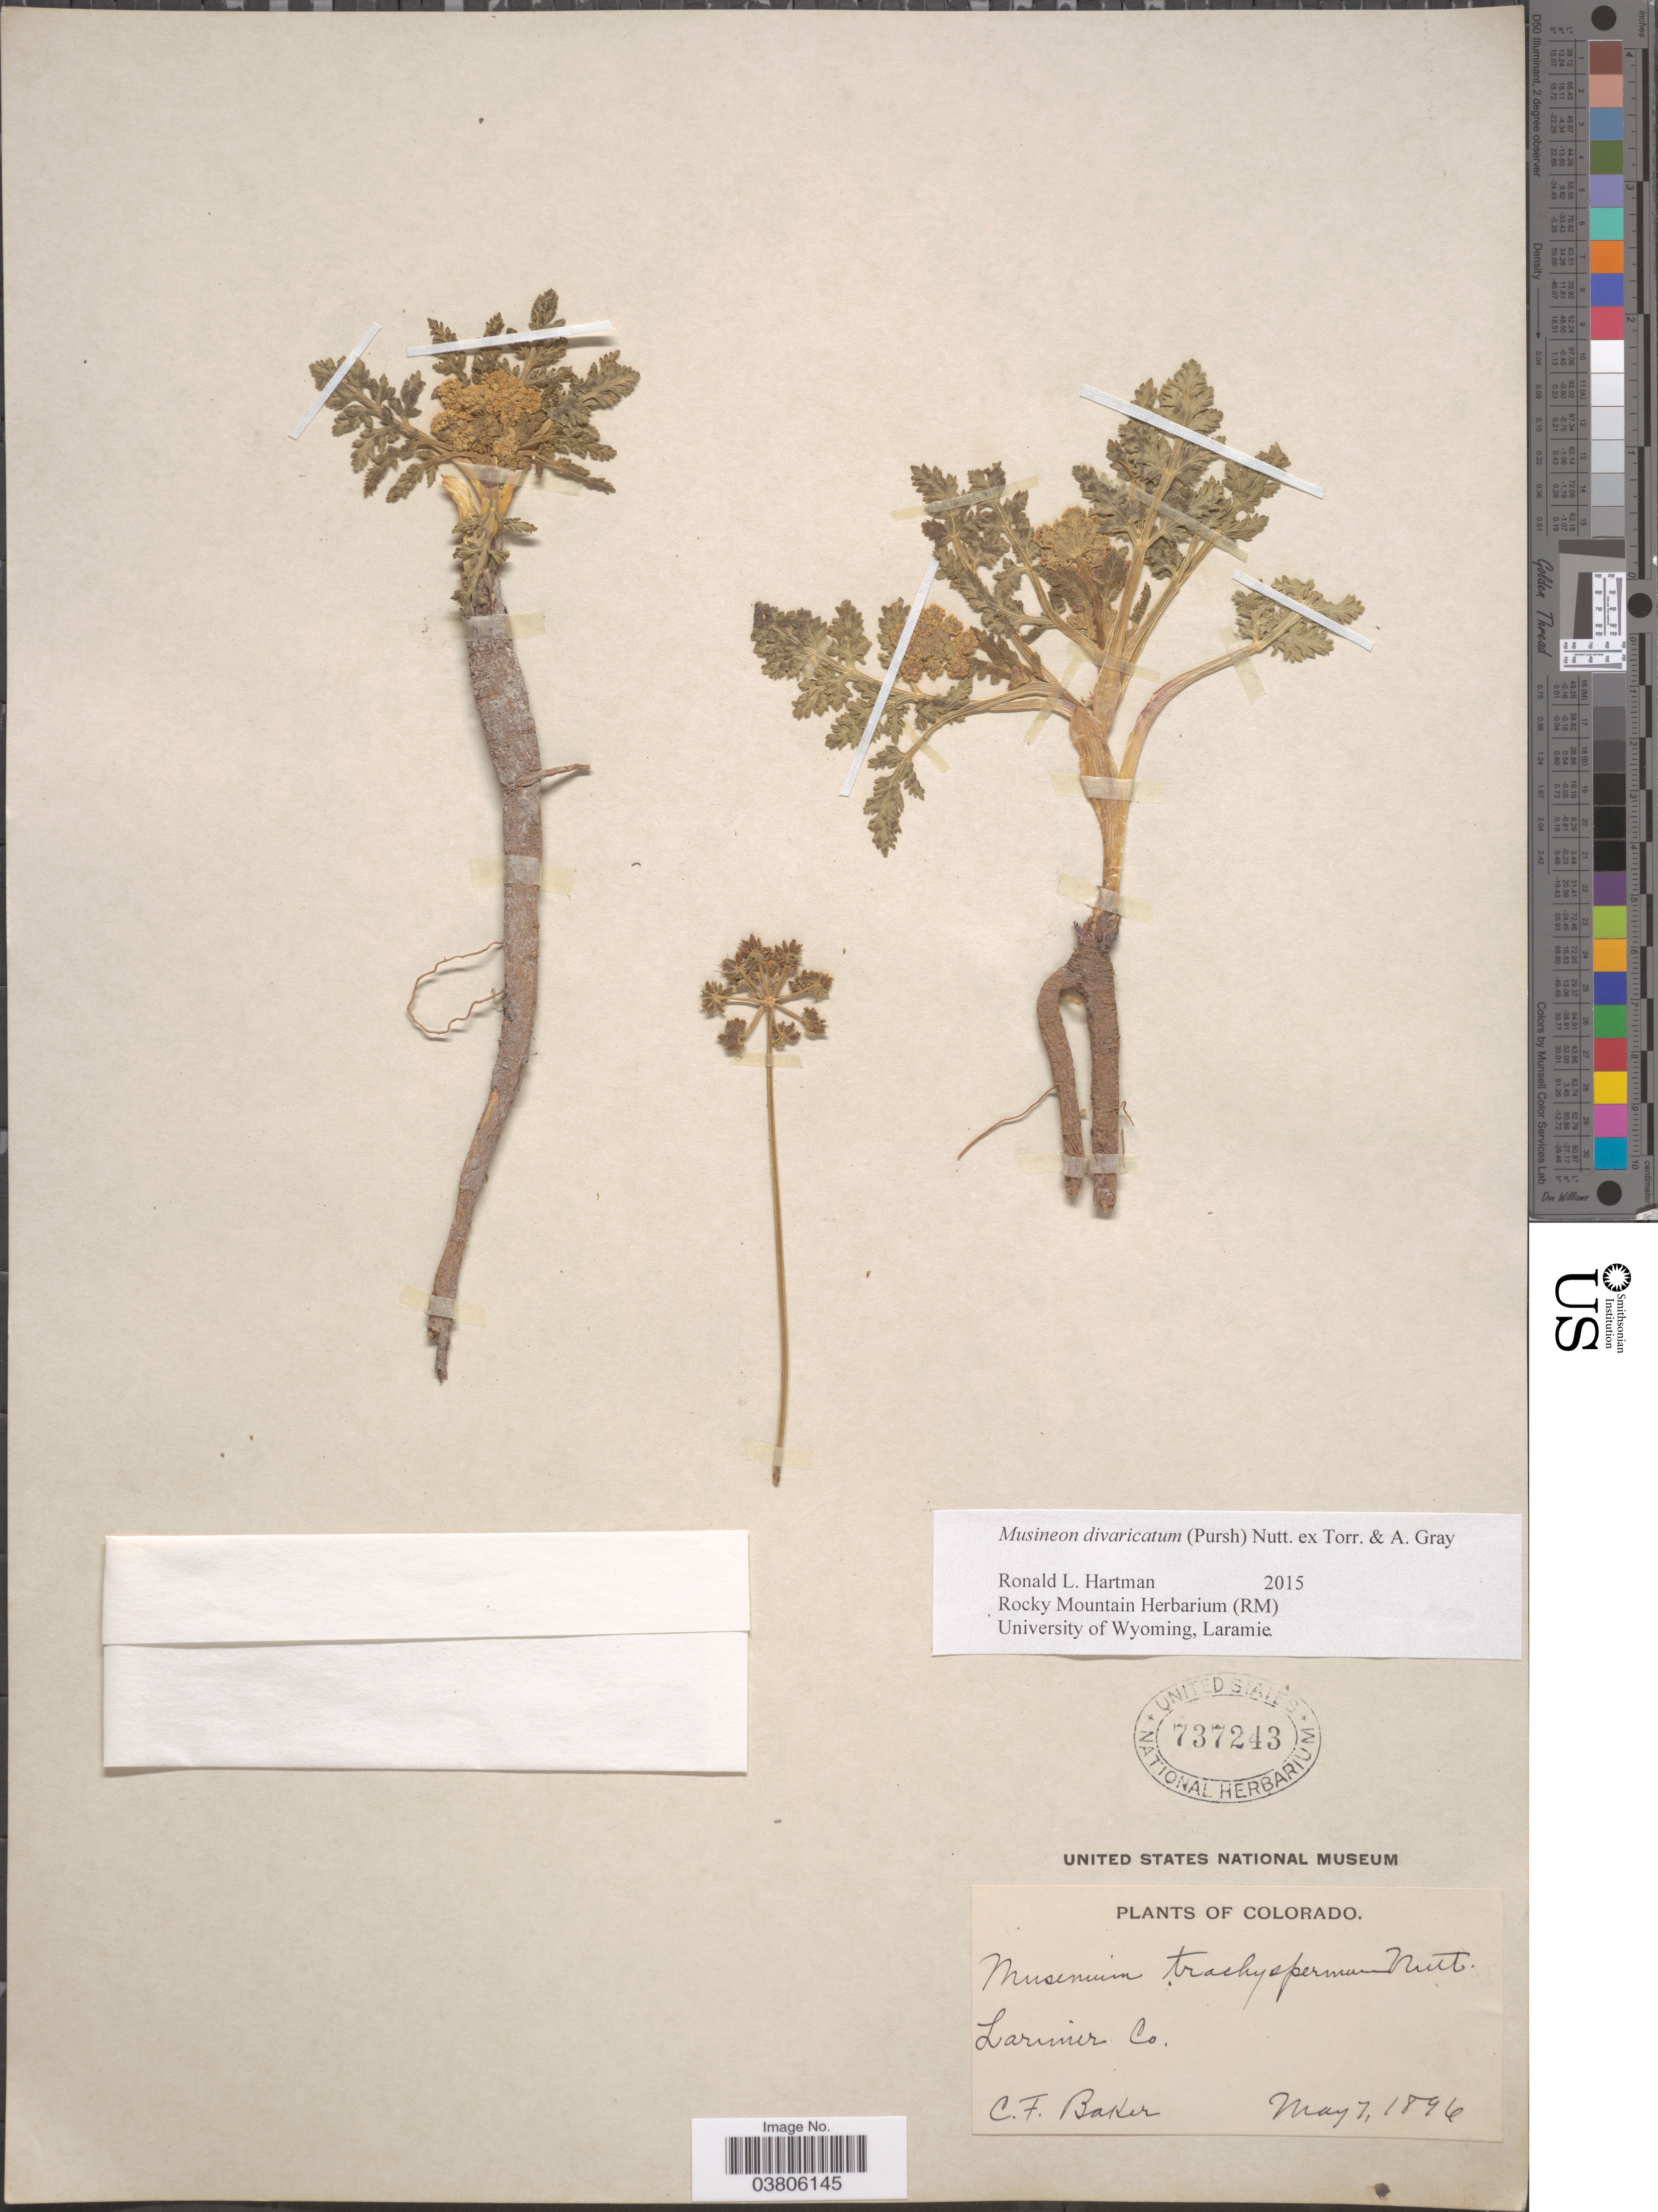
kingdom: Plantae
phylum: Tracheophyta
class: Magnoliopsida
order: Apiales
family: Apiaceae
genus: Musineon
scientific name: Musineon divaricatum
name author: (Pursh) Nutt.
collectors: C. F. Baker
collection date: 1896-05-07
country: United States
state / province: Colorado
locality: Larimer Co.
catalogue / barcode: US 737243